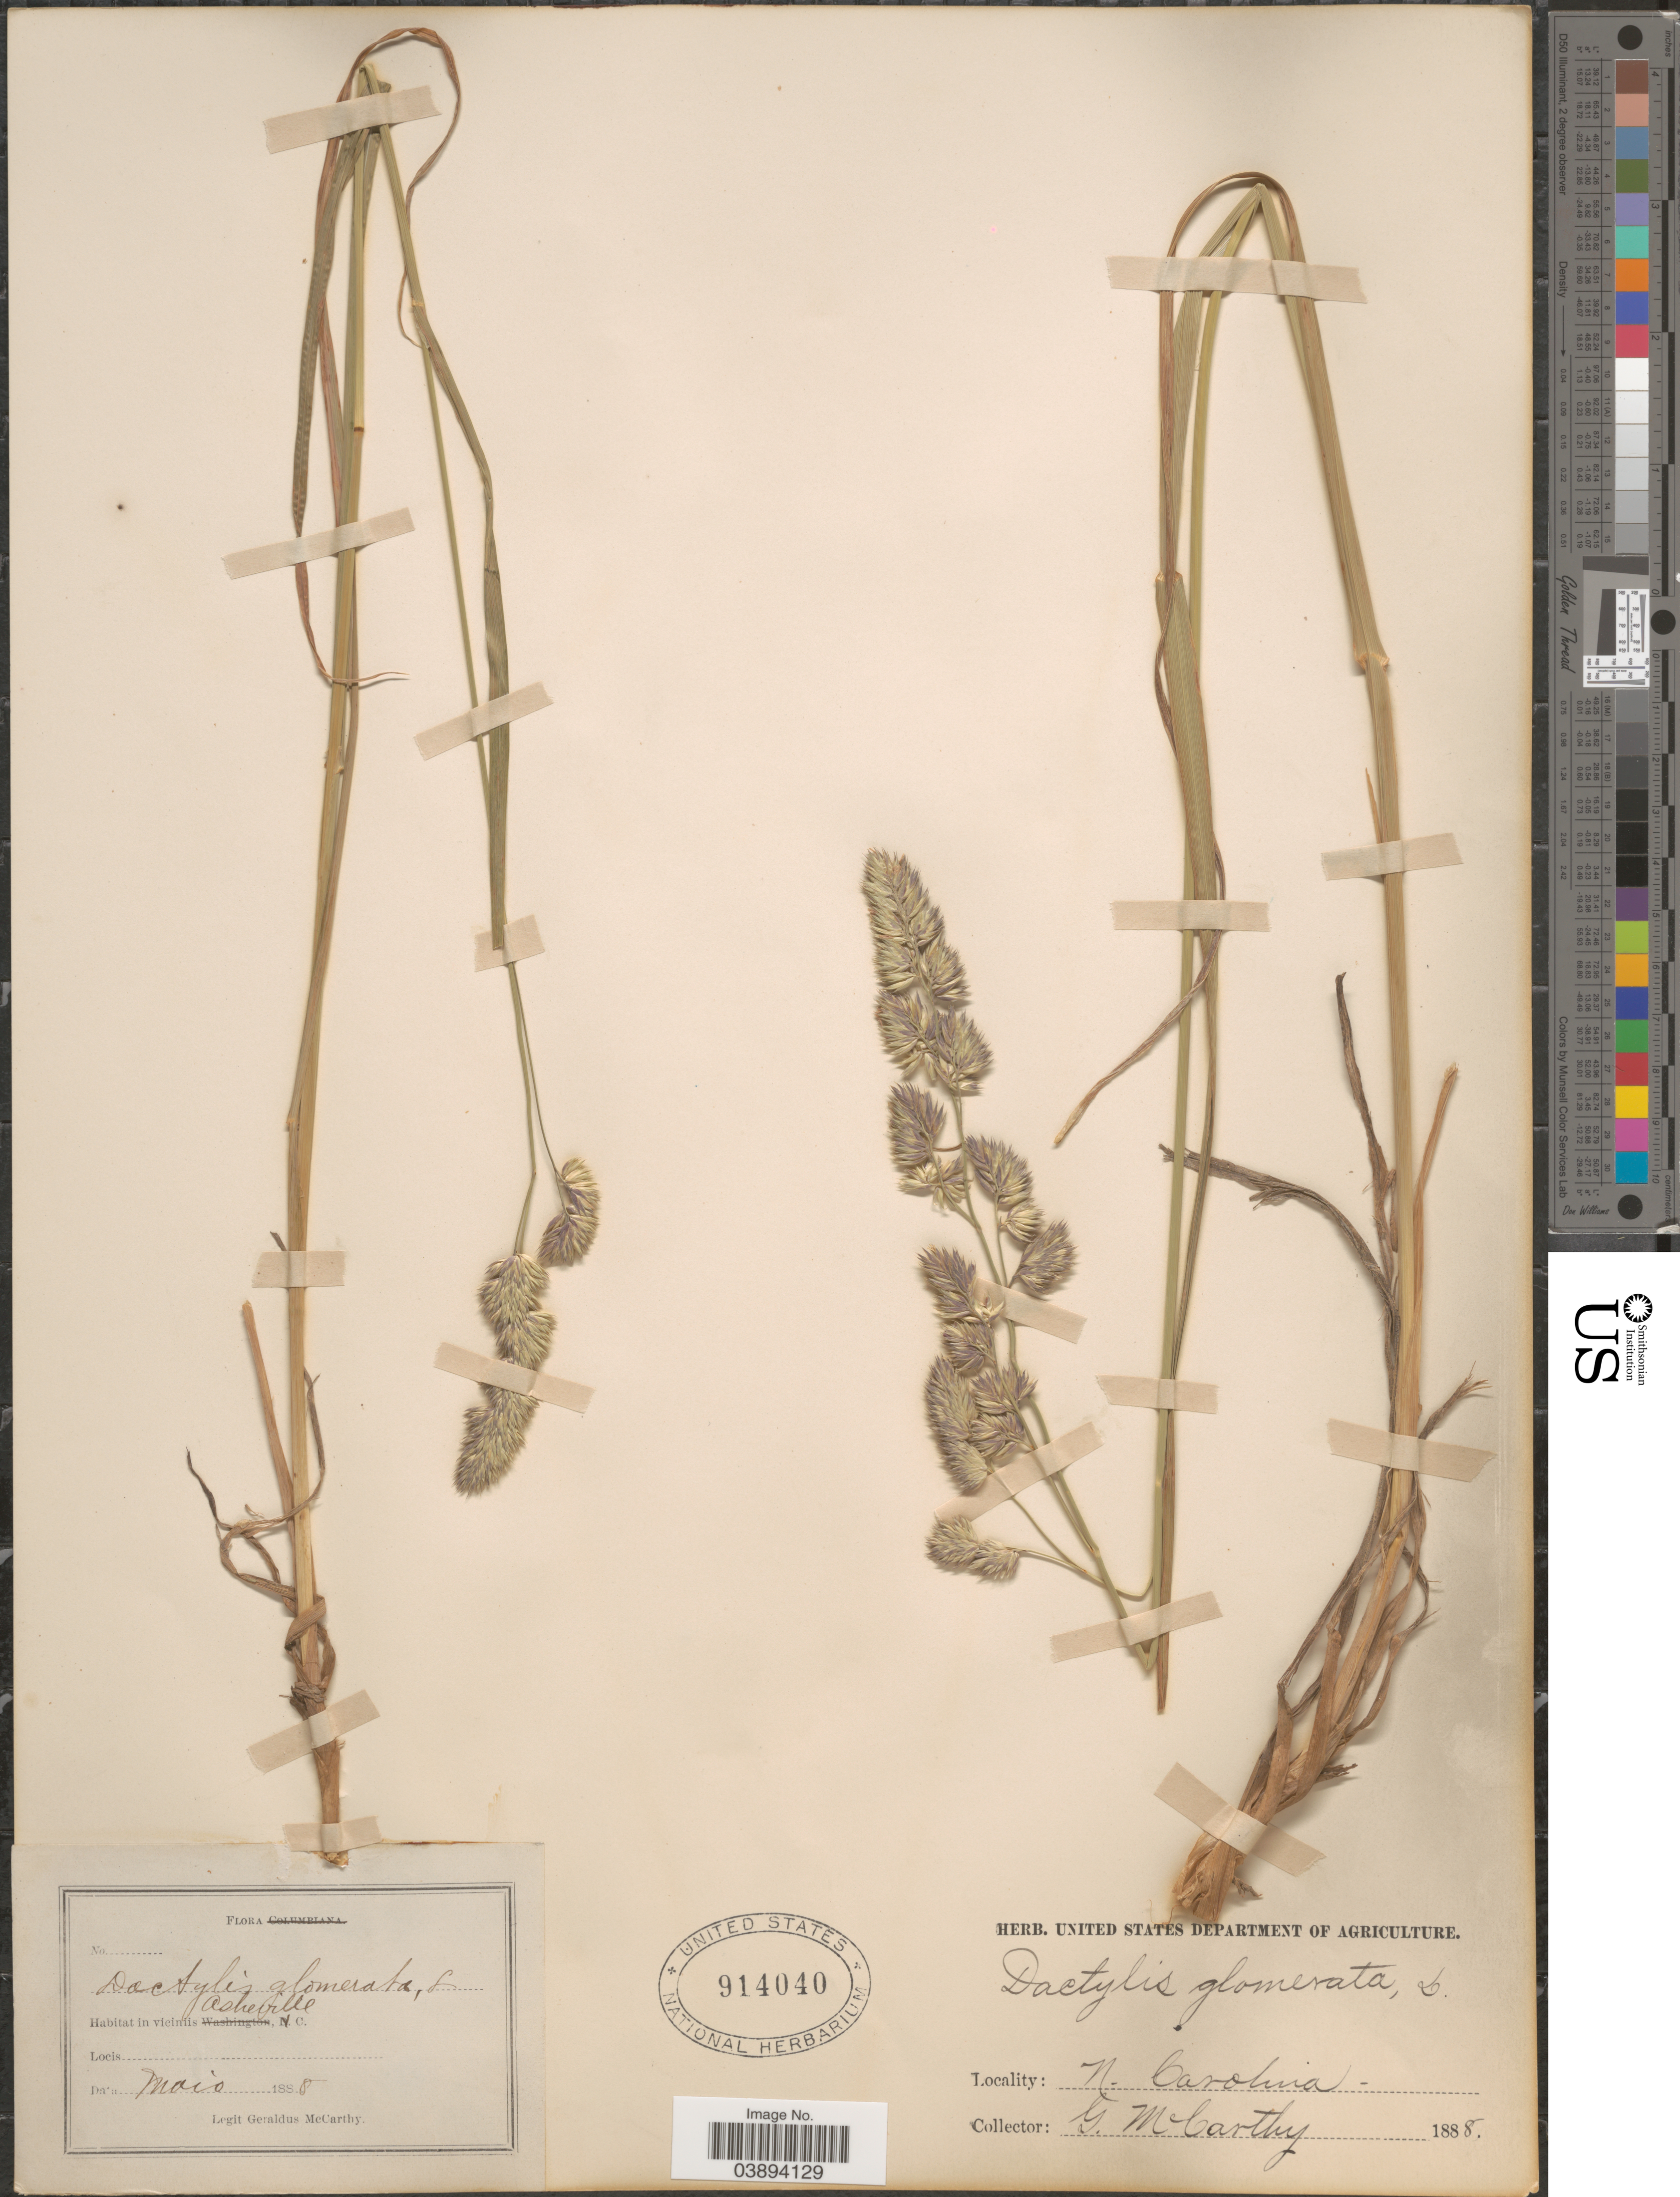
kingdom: Plantae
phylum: Tracheophyta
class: Liliopsida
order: Poales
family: Poaceae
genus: Dactylis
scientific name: Dactylis glomerata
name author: L.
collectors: M. McCarthy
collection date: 1888-05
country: United States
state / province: North Carolina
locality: In viciniis Asheville.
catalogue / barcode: US 914040